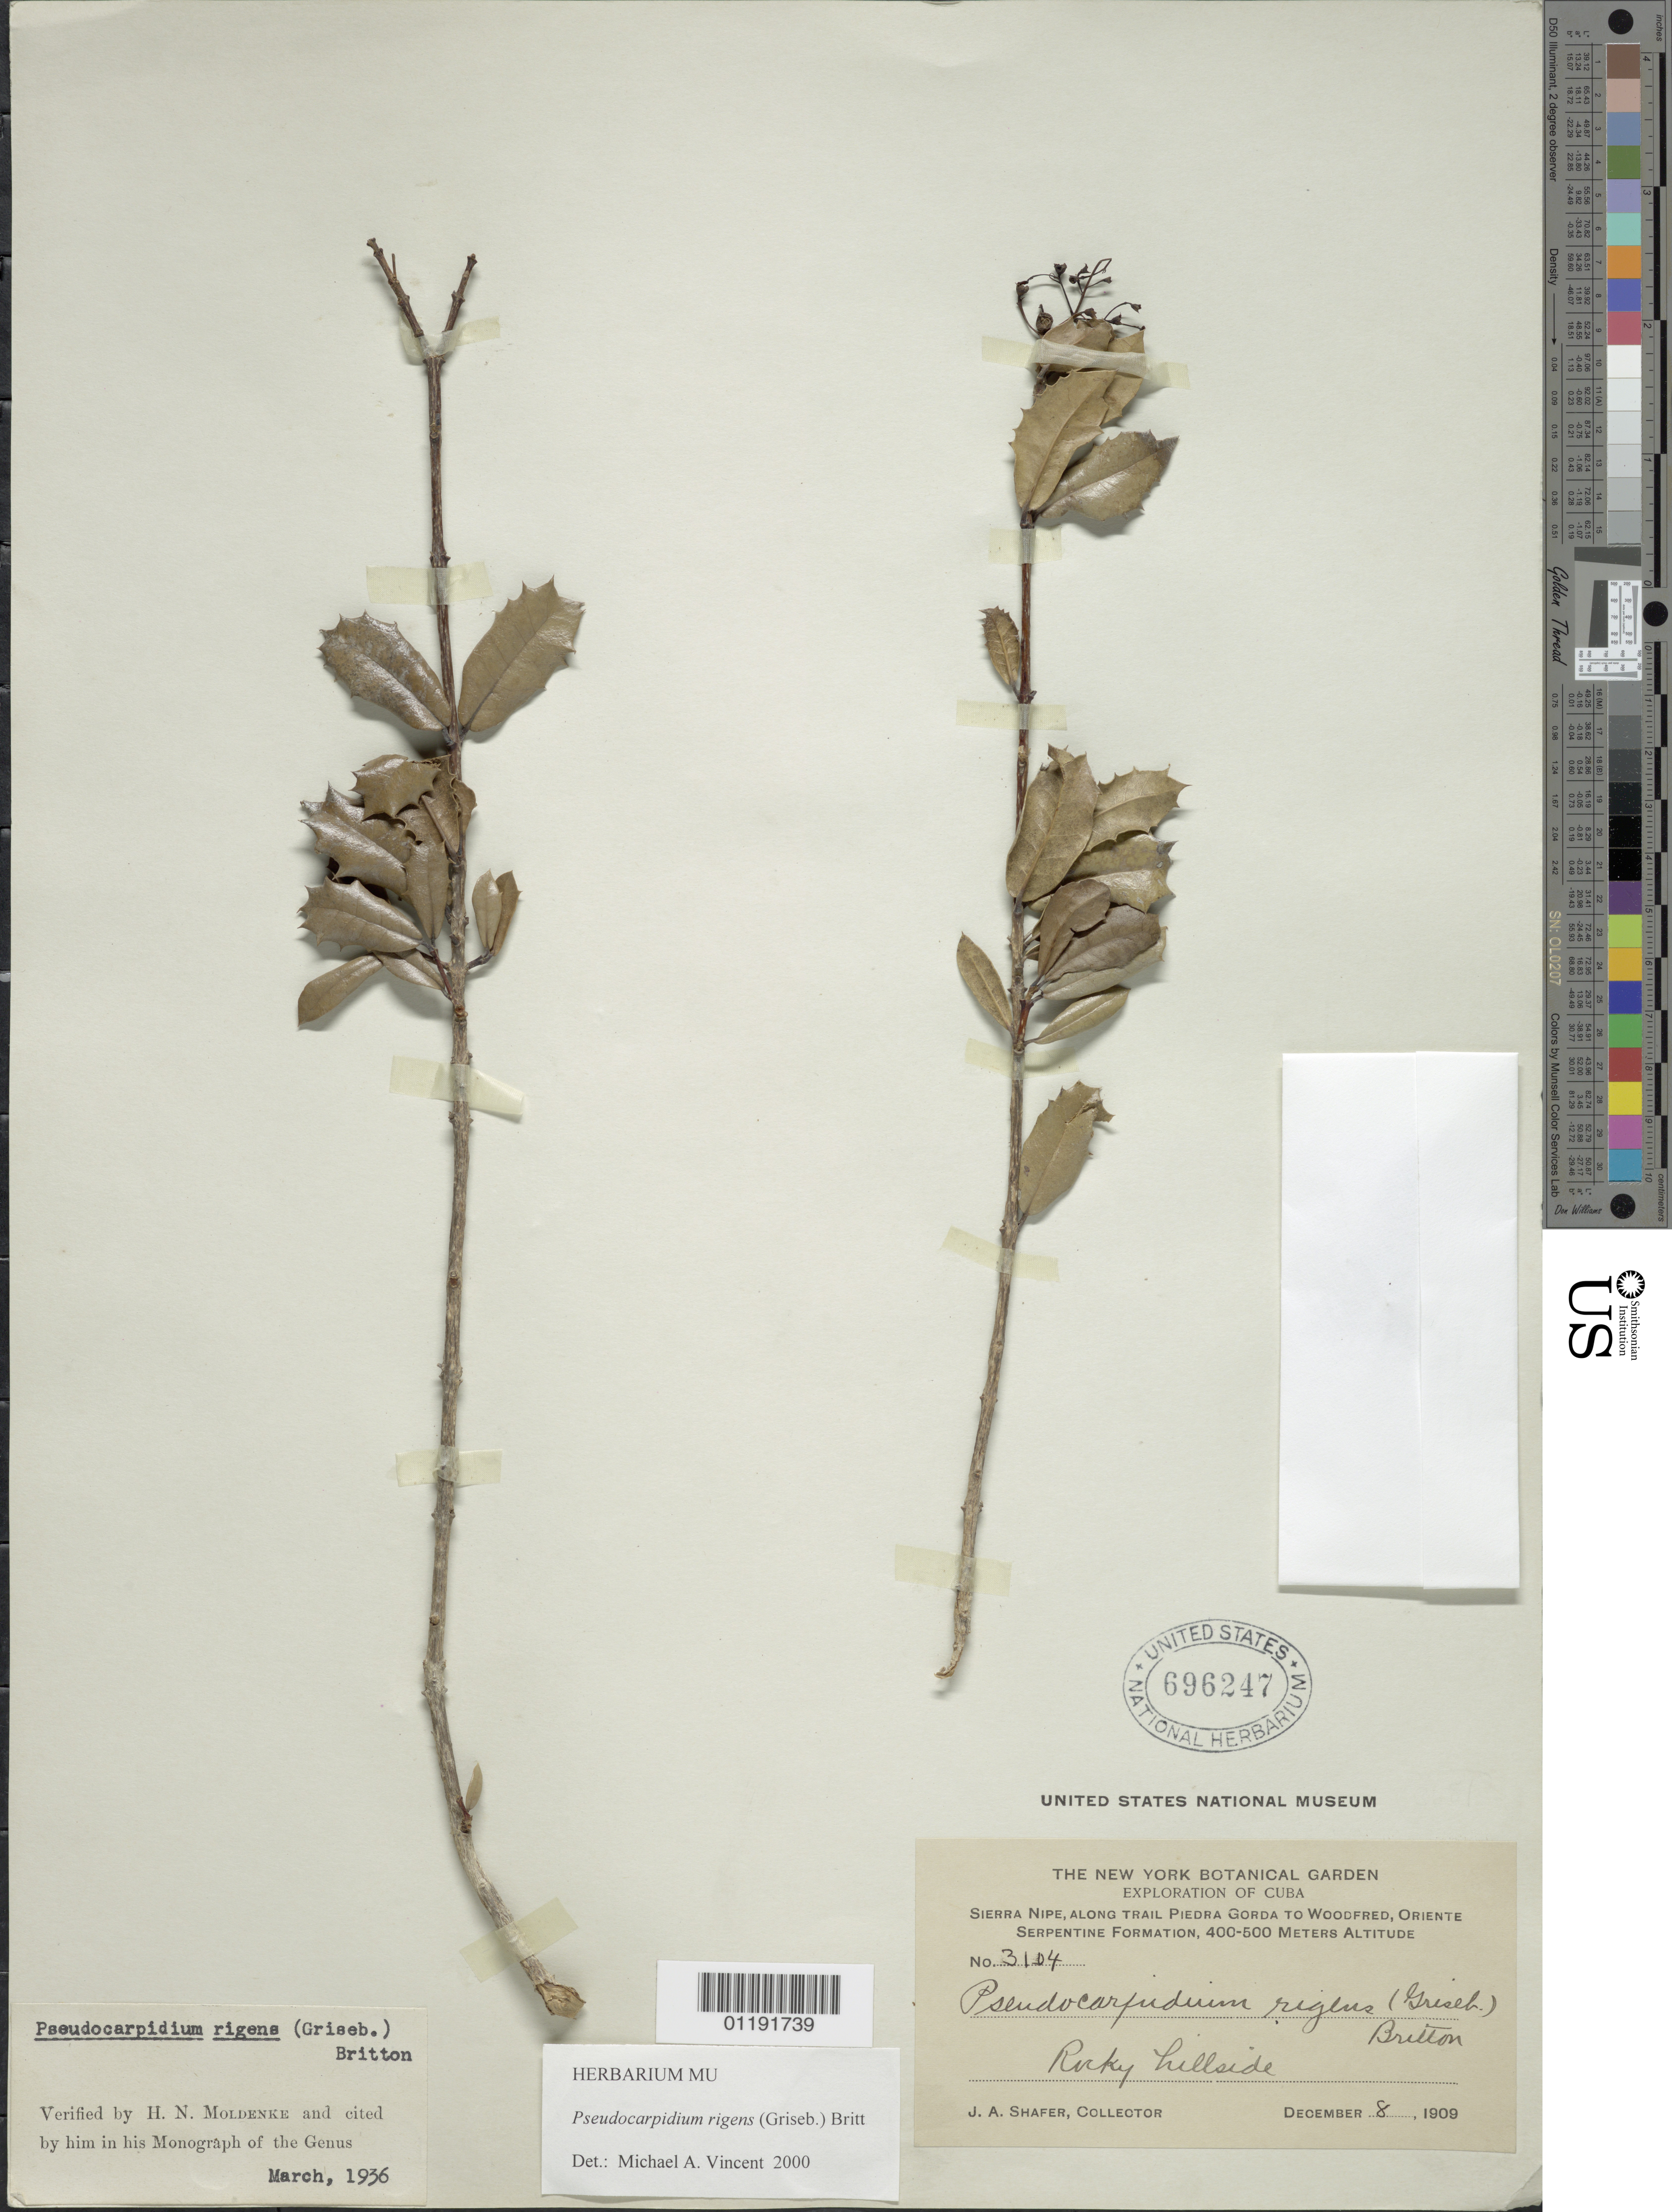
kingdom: Plantae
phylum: Tracheophyta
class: Magnoliopsida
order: Lamiales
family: Lamiaceae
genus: Pseudocarpidium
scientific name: Pseudocarpidium rigens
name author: (Griseb.) Britton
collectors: J. A. Shafer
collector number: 3104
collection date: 1909-12-08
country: Cuba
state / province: Oriente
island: Cuba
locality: Sierra Nipe, along trail Piedra Gorda to Woodfred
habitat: Along trail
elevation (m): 400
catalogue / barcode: US 696247